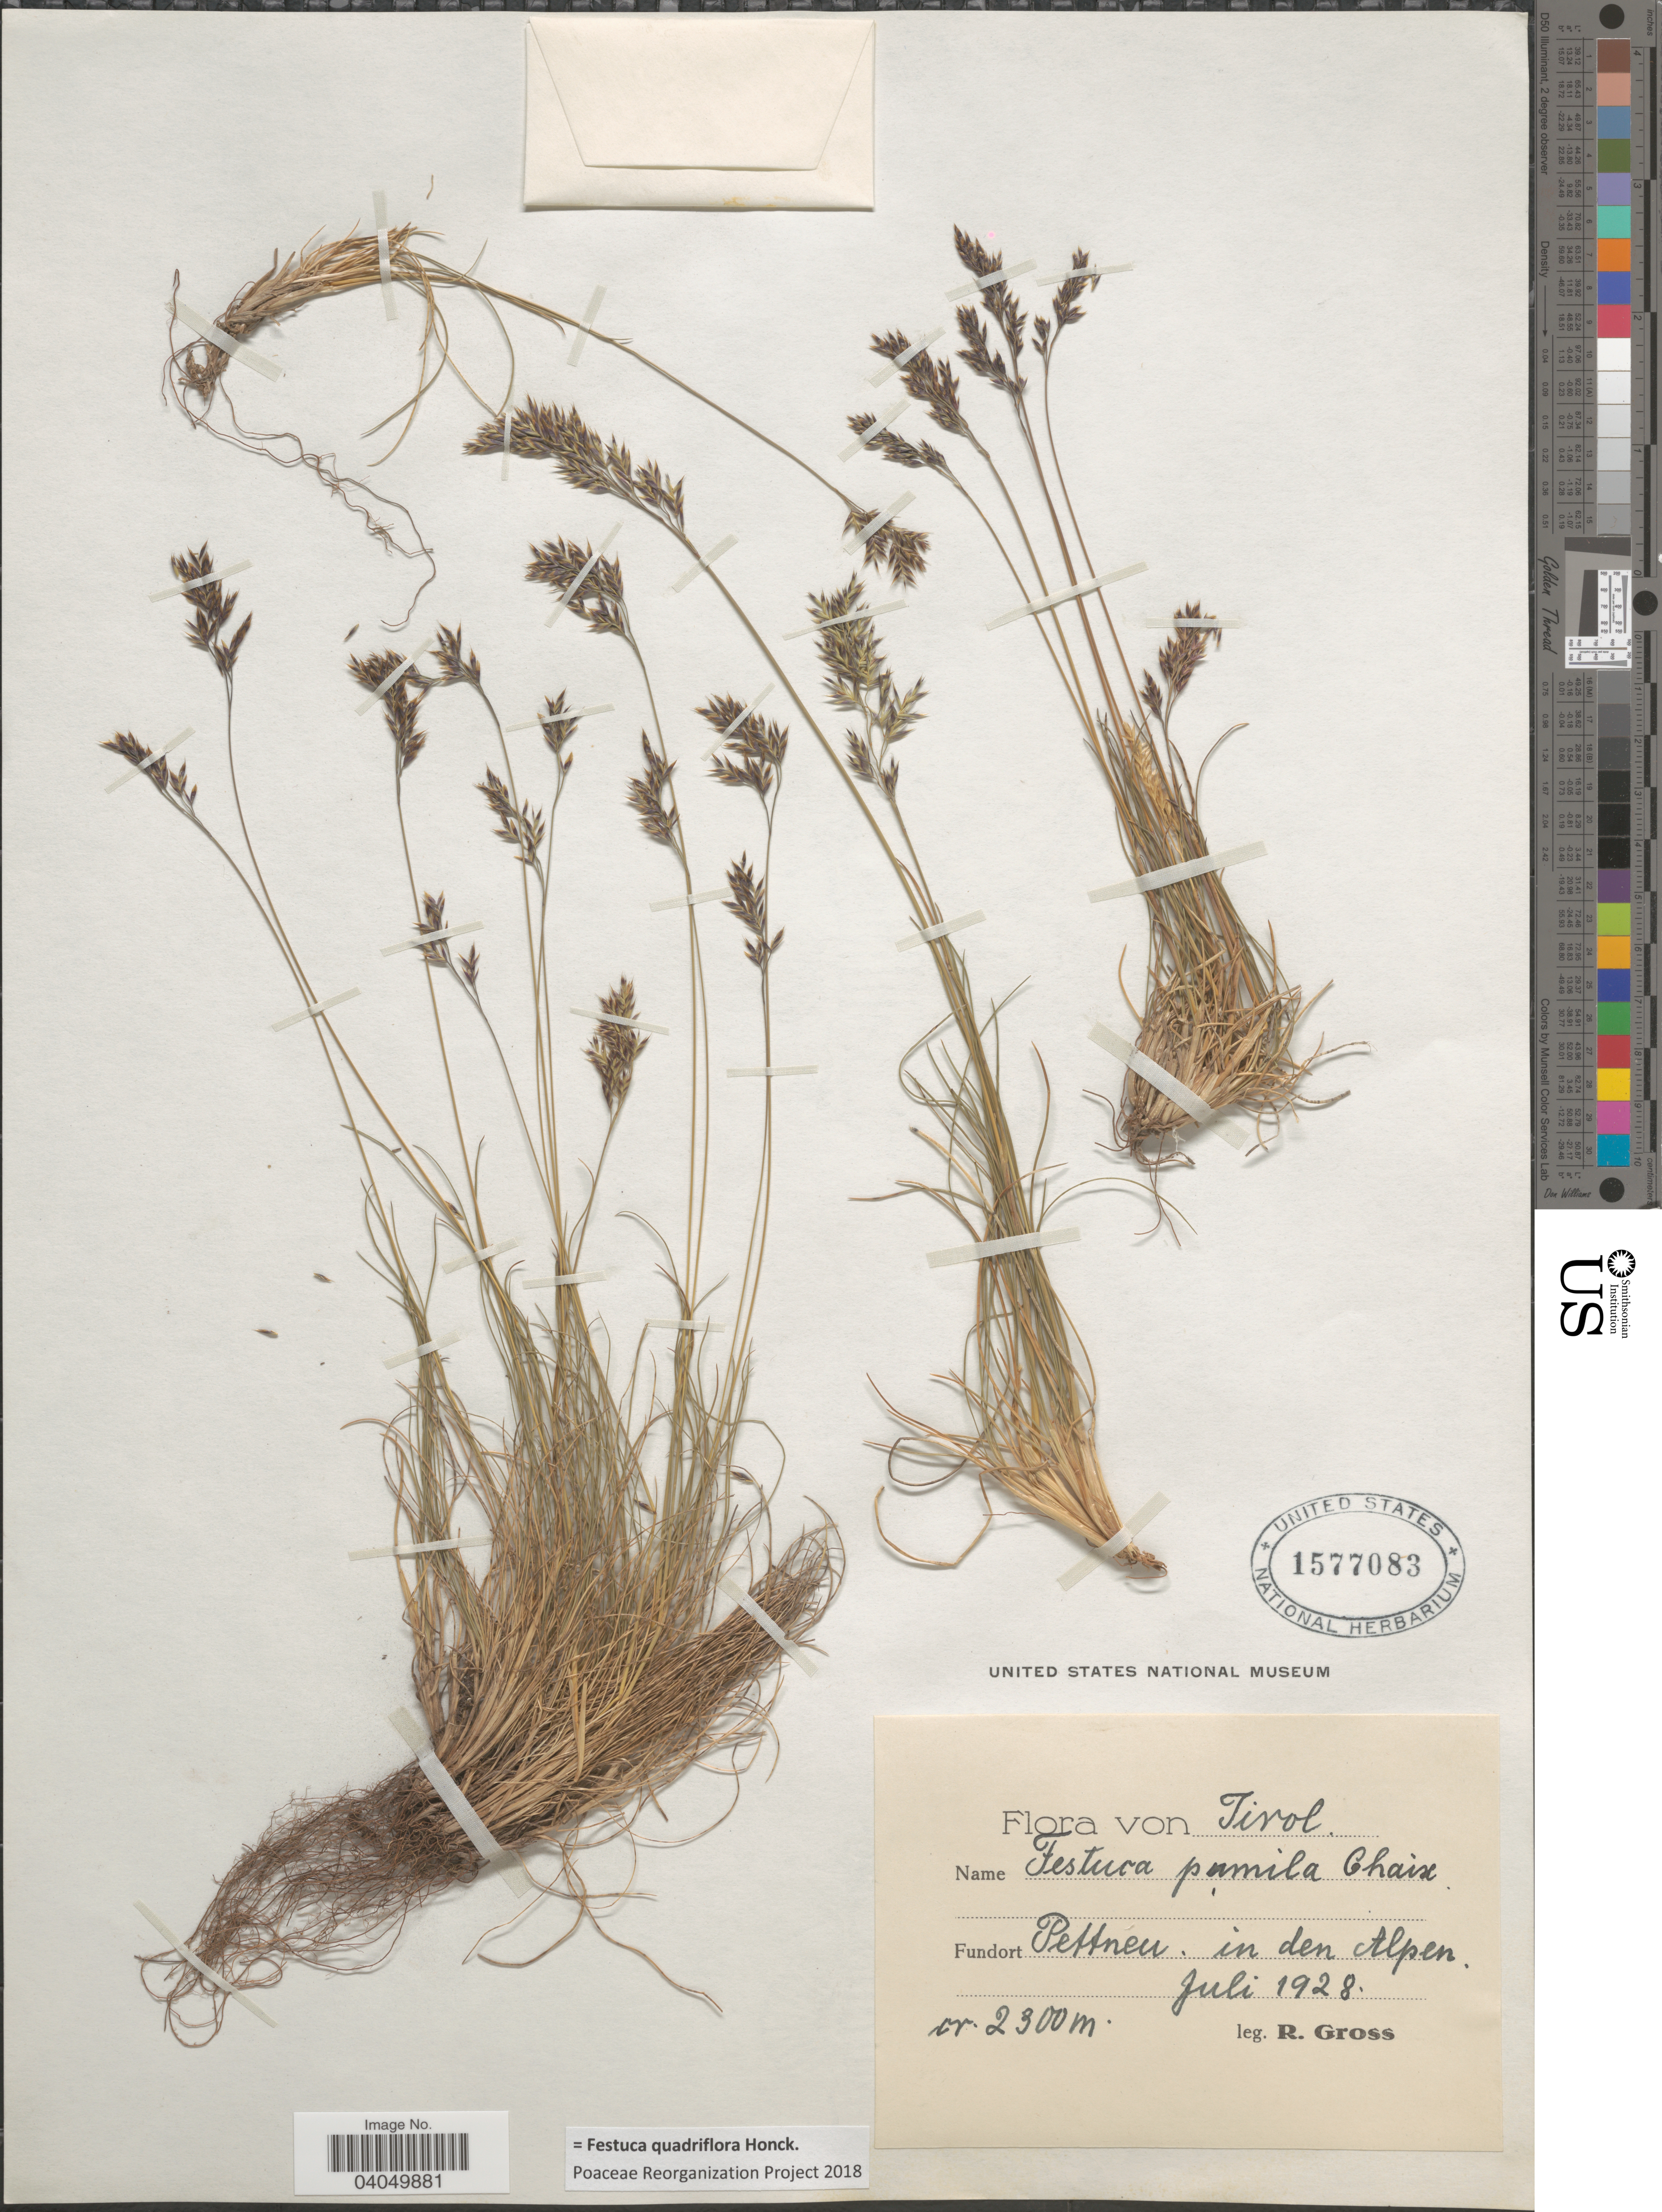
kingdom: Plantae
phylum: Tracheophyta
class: Liliopsida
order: Poales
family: Poaceae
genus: Festuca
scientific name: Festuca quadriflora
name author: Honck.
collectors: R. Gross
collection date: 1928-07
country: Austria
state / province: Tirol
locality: Fundort Peffneu, in den Alpen.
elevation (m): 2300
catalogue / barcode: US 1577083